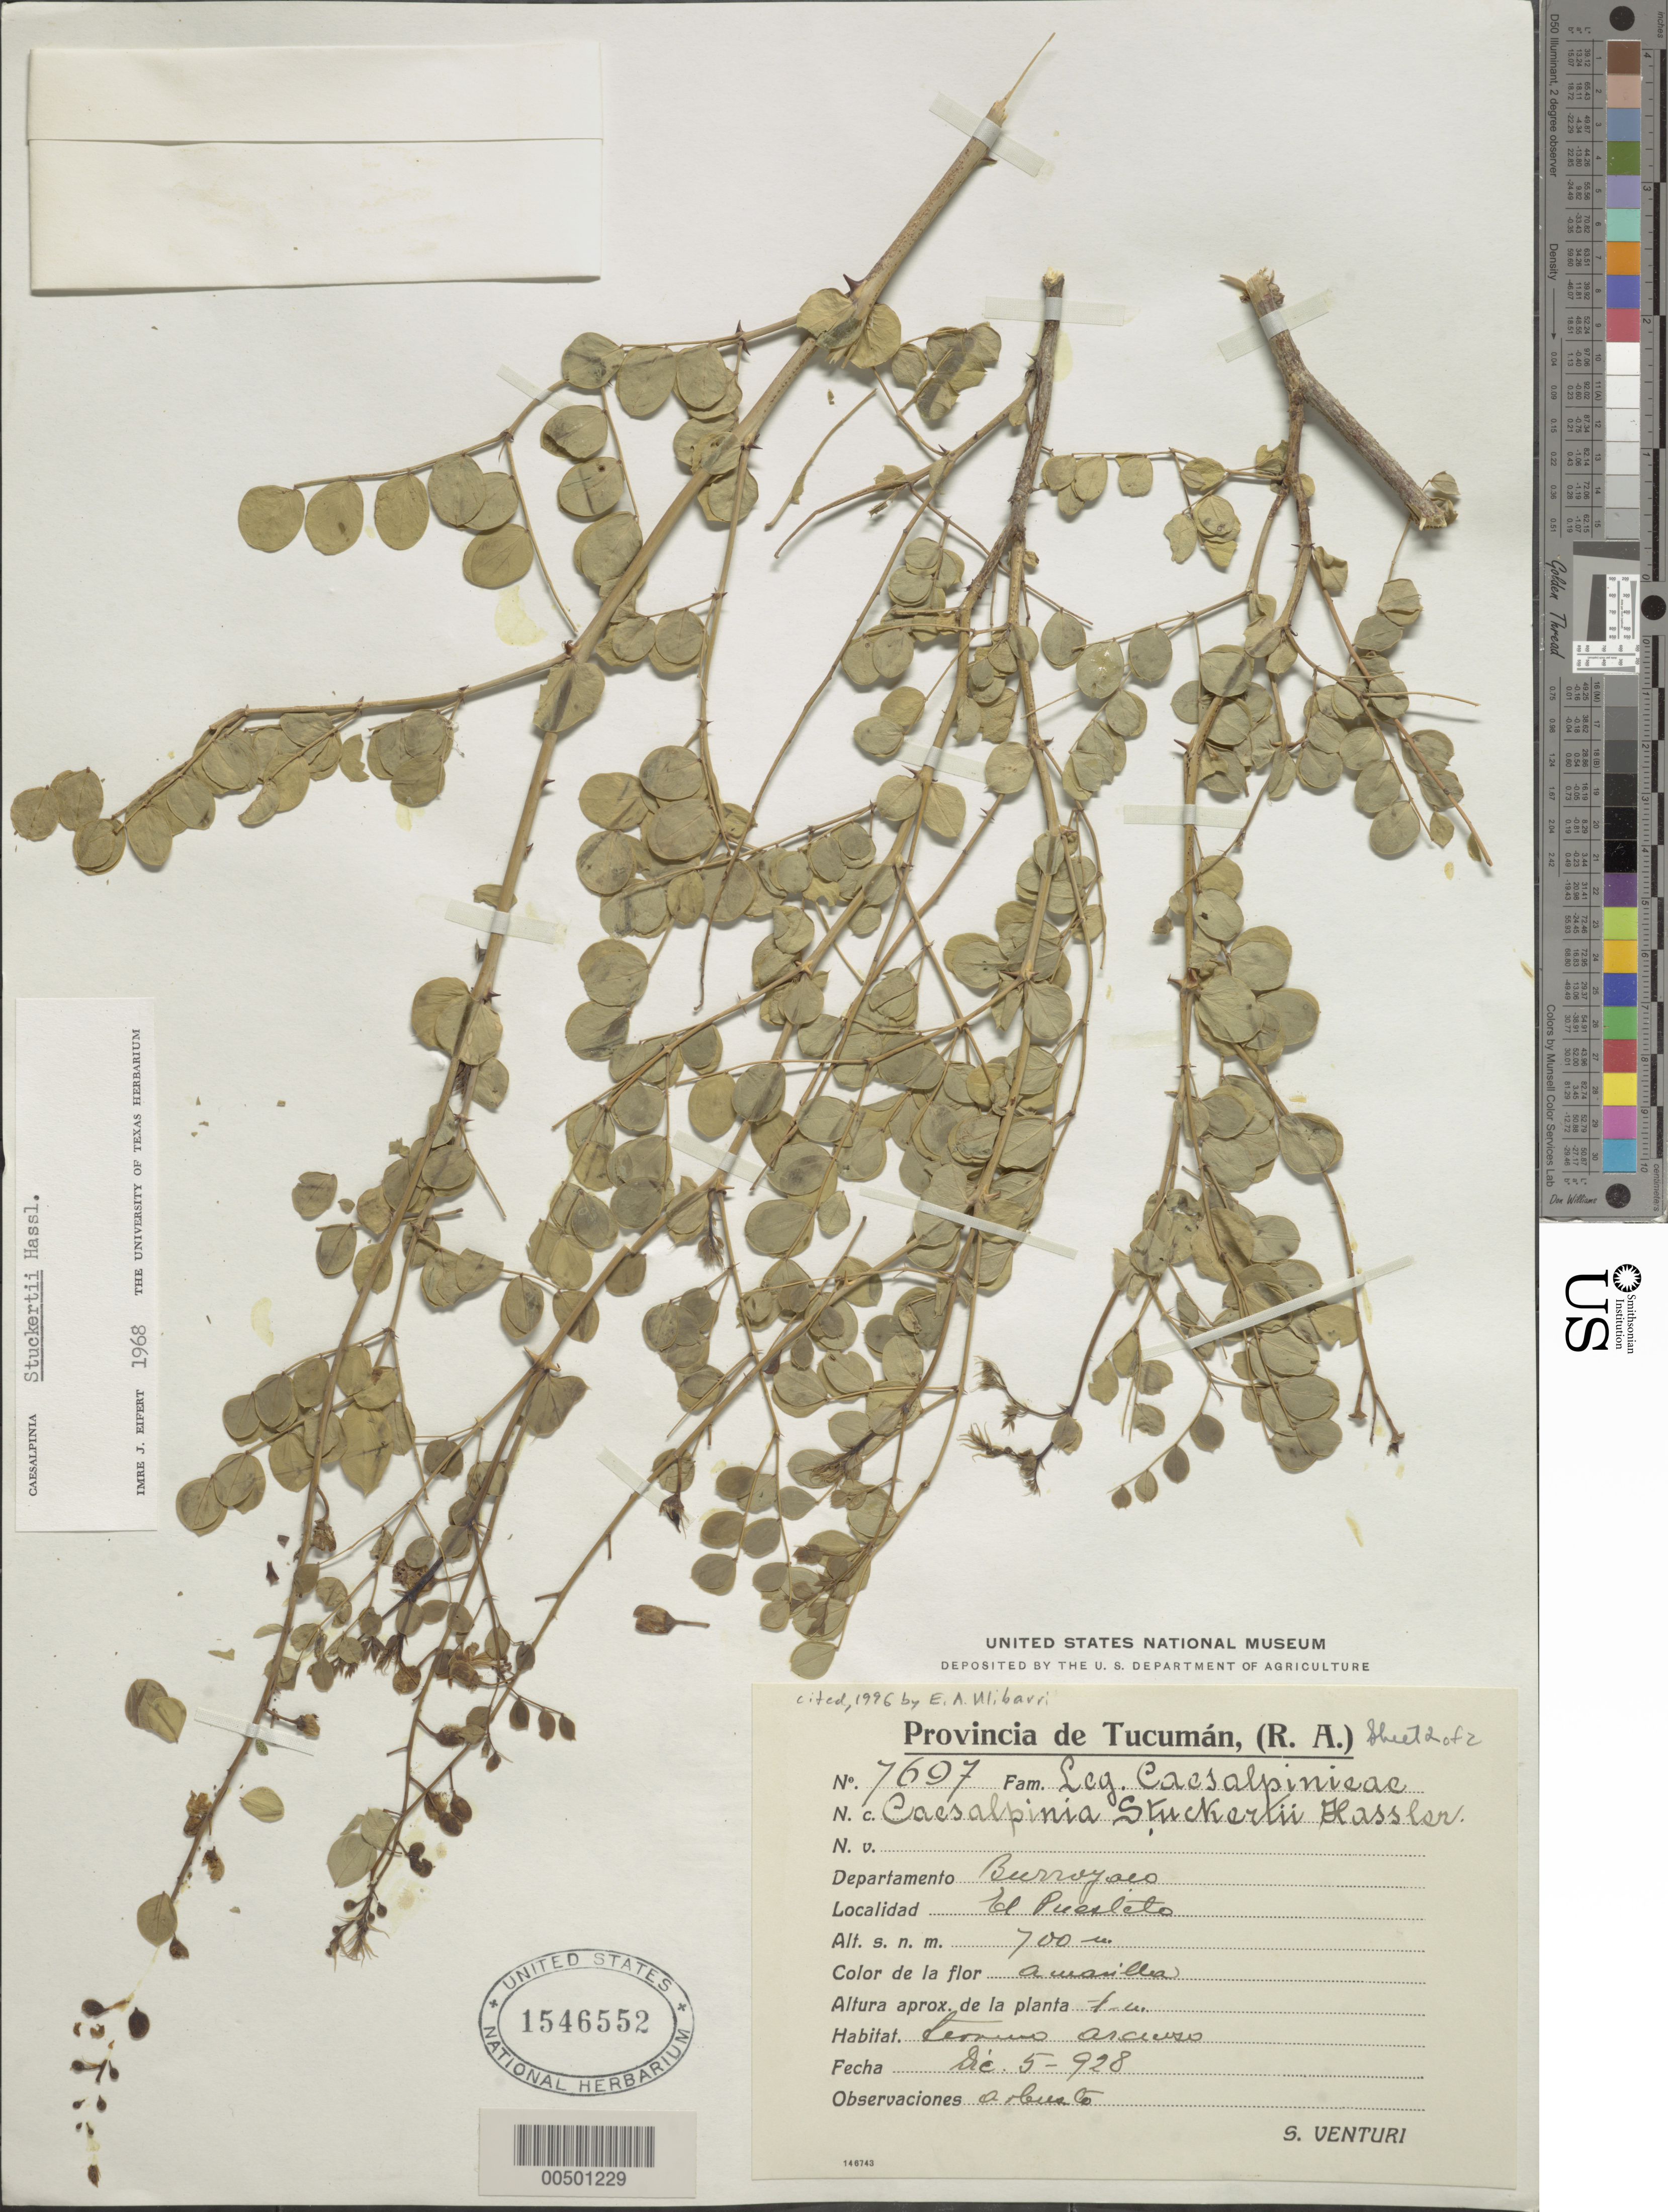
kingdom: Plantae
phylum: Tracheophyta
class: Magnoliopsida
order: Fabales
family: Fabaceae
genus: Denisophytum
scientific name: Denisophytum stuckertii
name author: (Hassl.) Gagnon & G.P. Lewis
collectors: S. Venturi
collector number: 7697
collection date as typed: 05 Dec 1928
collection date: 1928-12-05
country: Argentina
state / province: Tucumán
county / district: Burruyaco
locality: El Puesleto (?)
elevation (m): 700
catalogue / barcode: US 1546552